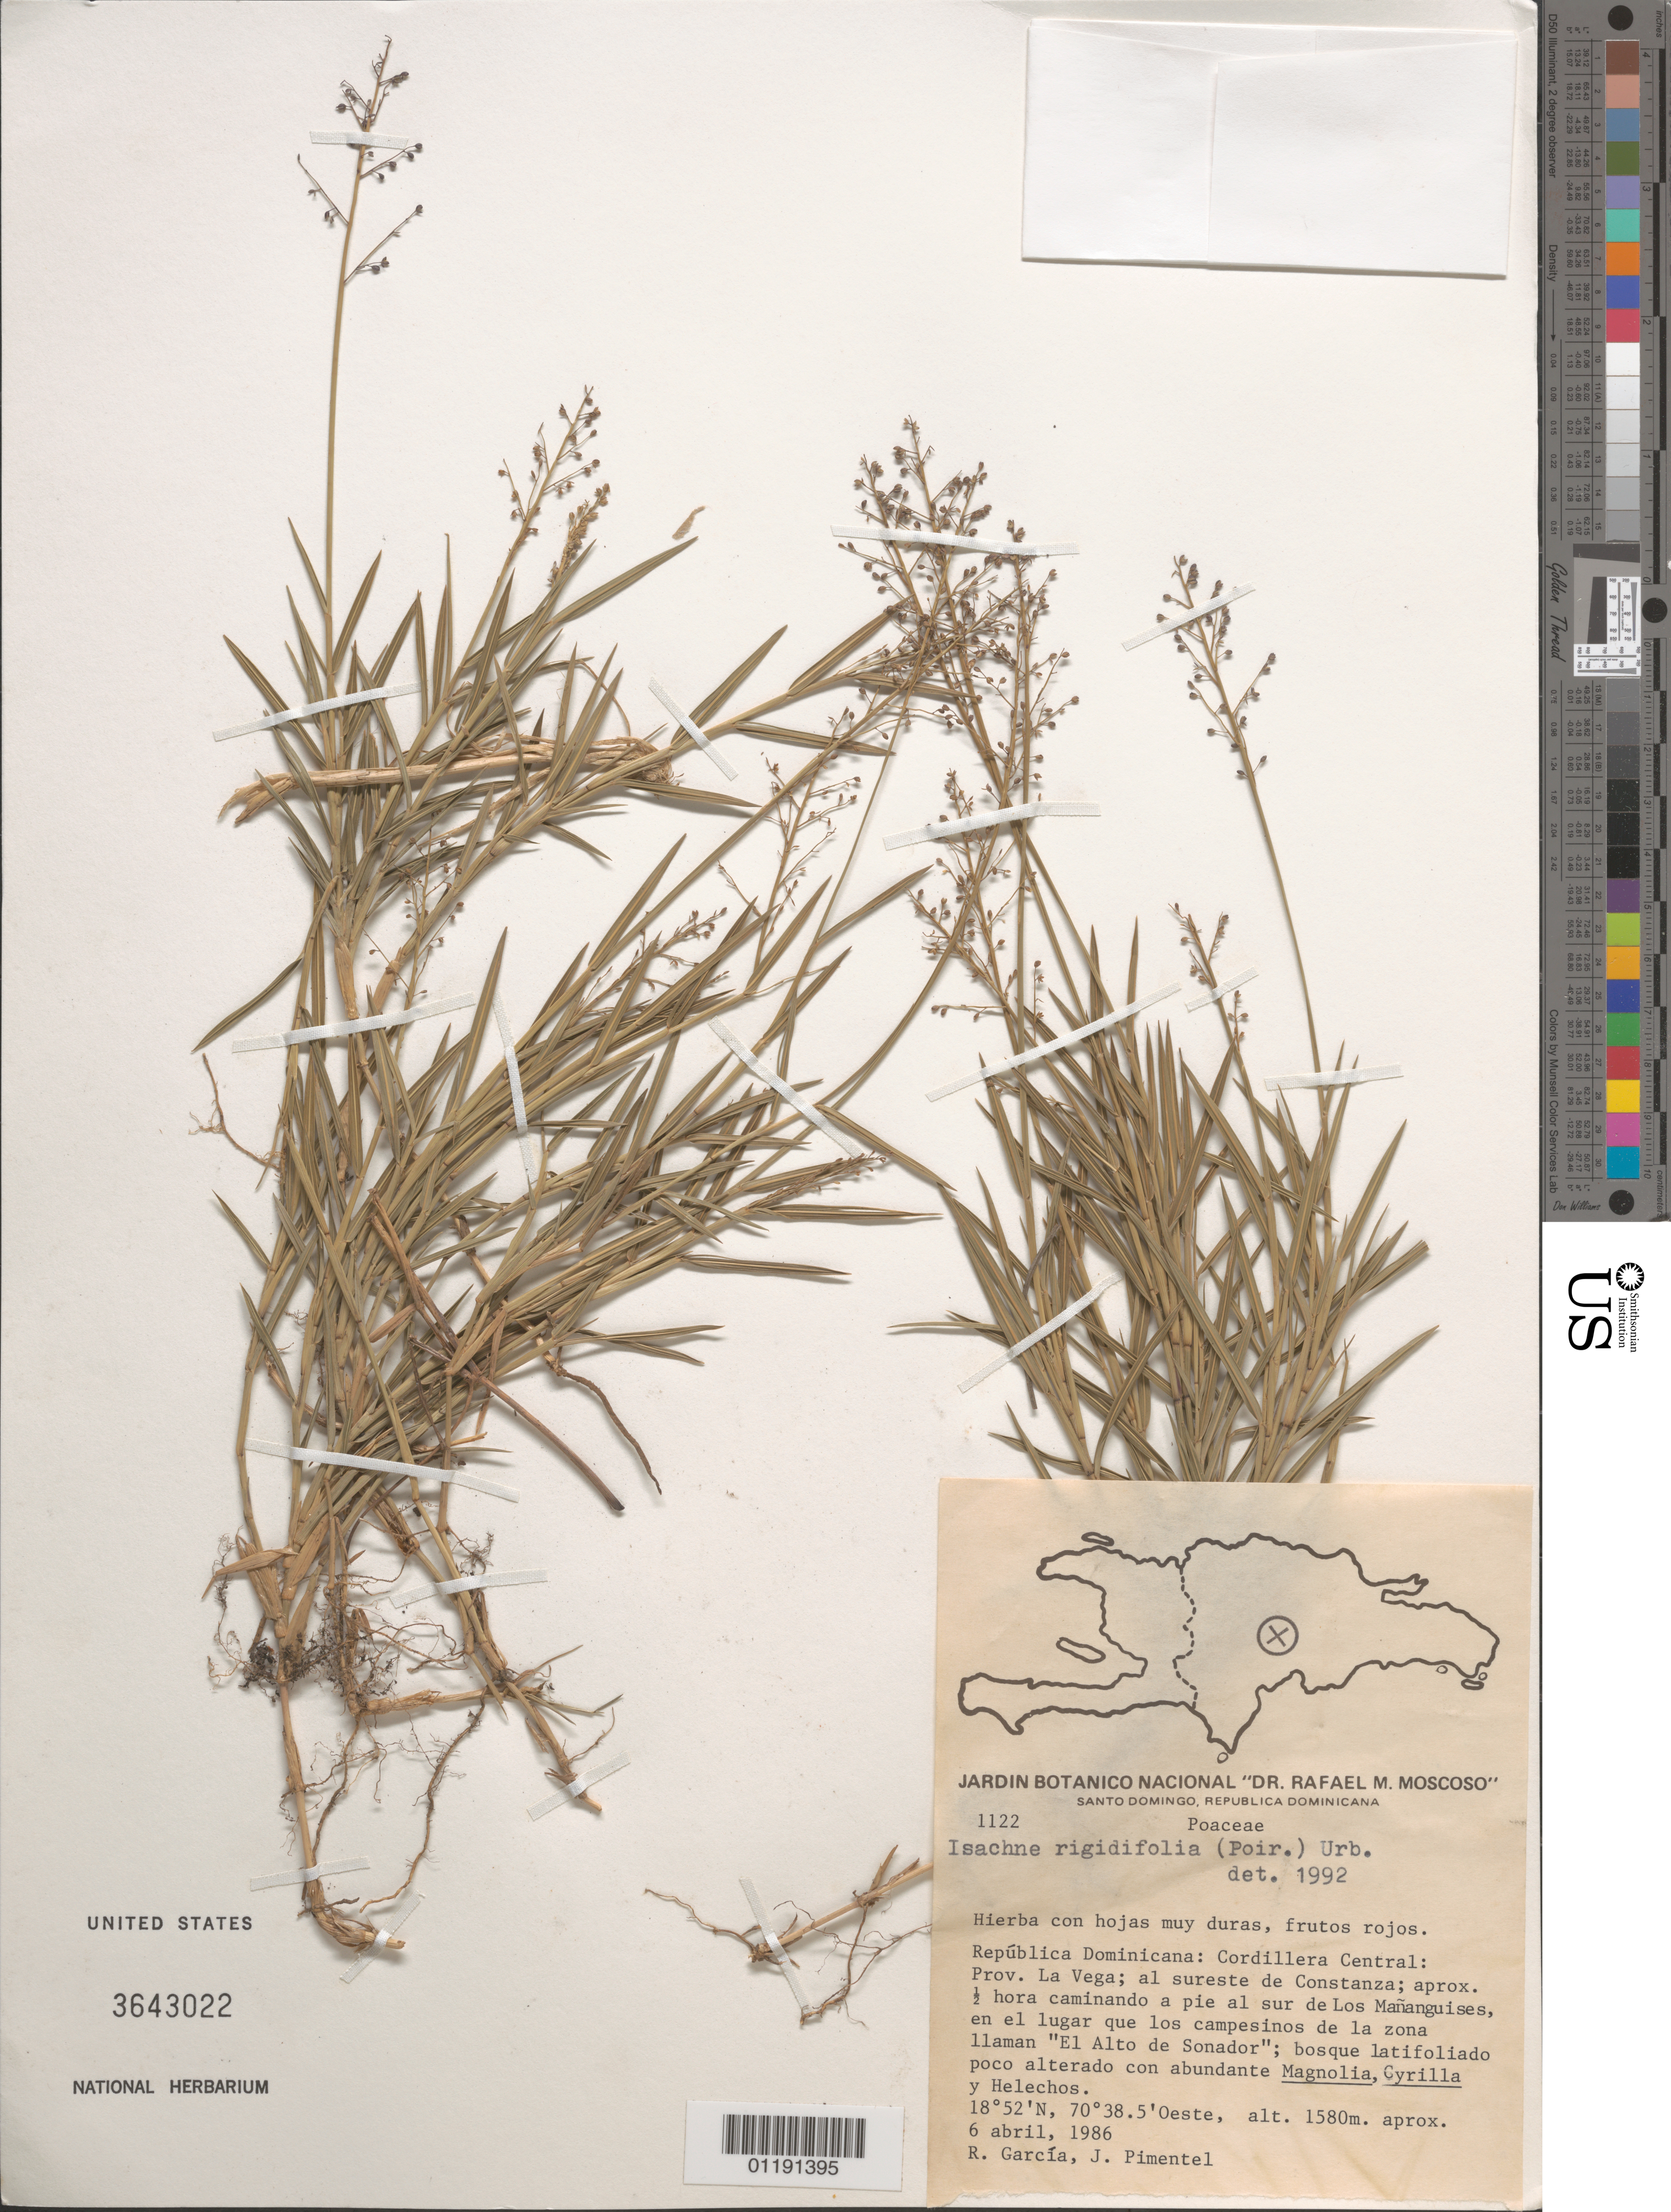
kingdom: Plantae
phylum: Tracheophyta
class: Liliopsida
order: Poales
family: Poaceae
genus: Isachne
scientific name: Isachne rigidifolia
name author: (Poir.) Urb.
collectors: R. G. García & J. Pimentel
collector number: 1122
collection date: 1986-04-06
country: Dominican Republic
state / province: La Vega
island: Hispaniola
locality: Cordillera Central: SE of Constanza; approx. 1/2 hour walking on foot to the S of Los Mañanguises, in the place that the locals call "El Alto de Sonador."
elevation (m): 1580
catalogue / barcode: US 3643022